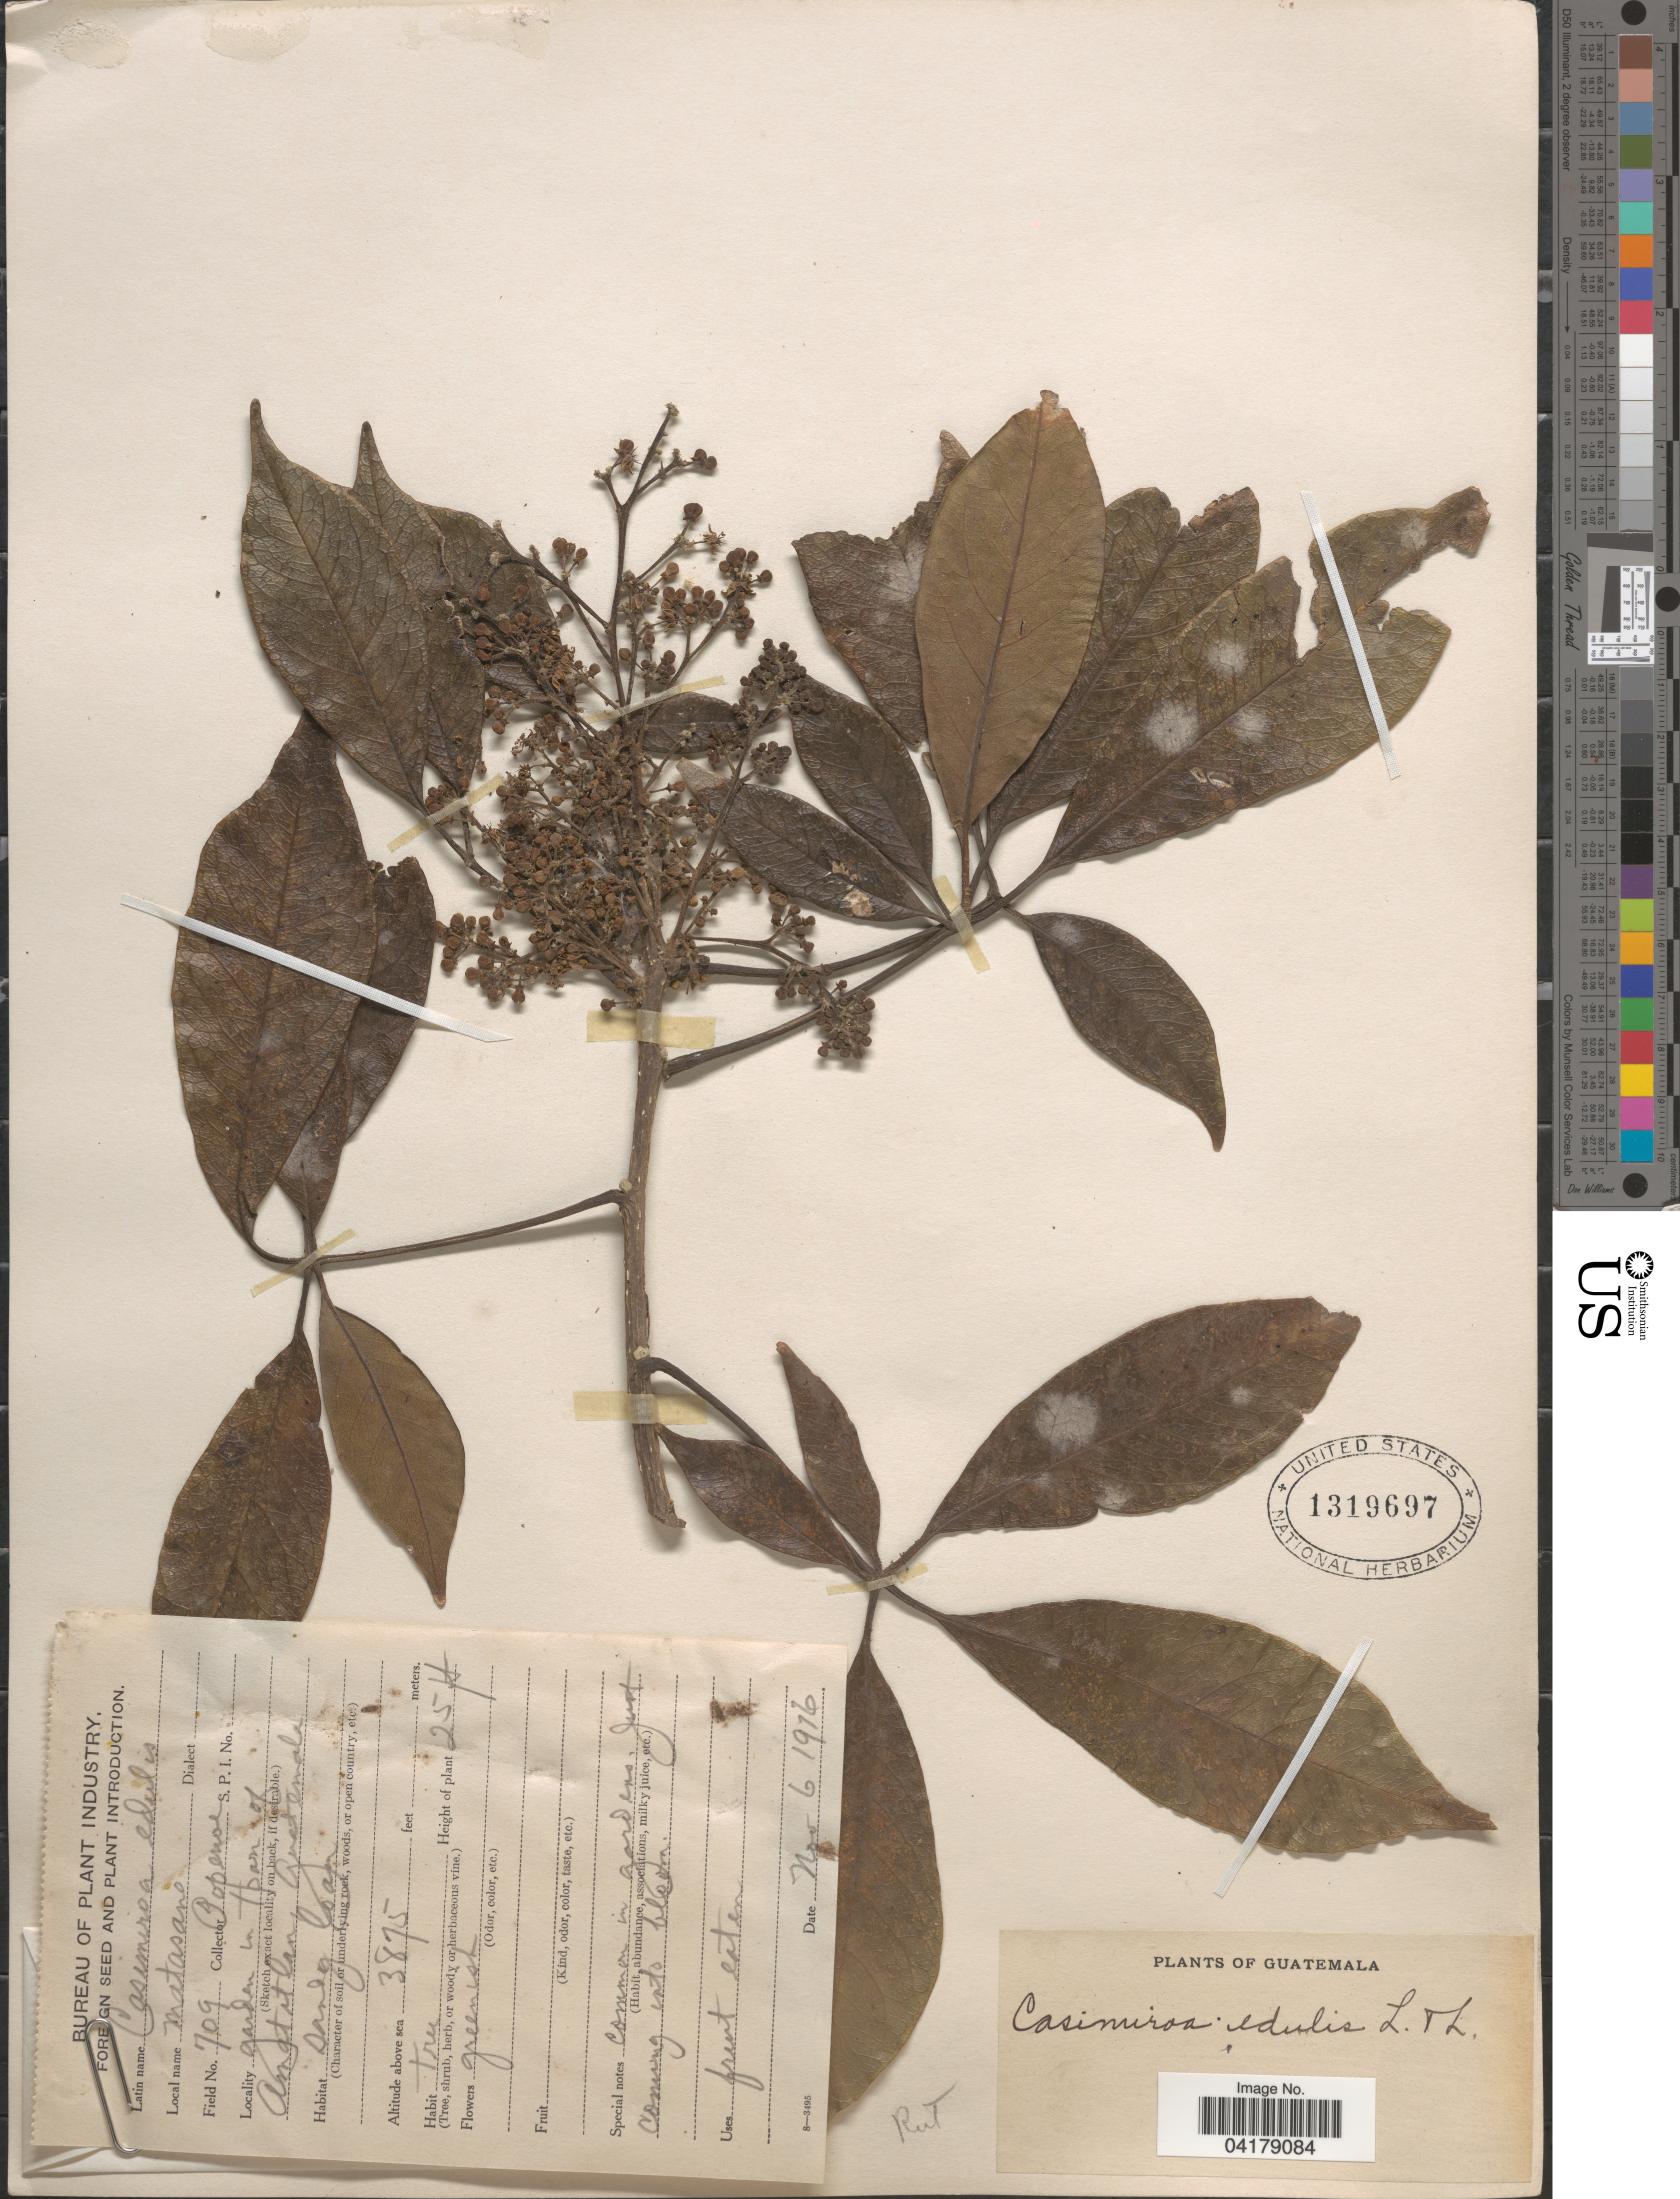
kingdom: Plantae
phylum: Tracheophyta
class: Magnoliopsida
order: Sapindales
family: Rutaceae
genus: Casimiroa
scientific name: Casimiroa edulis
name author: La Llave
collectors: -- Popenoe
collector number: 709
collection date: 1916-11-06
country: Guatemala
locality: Garden in town of Amatitlan.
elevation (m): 1181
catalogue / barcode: US 1319697